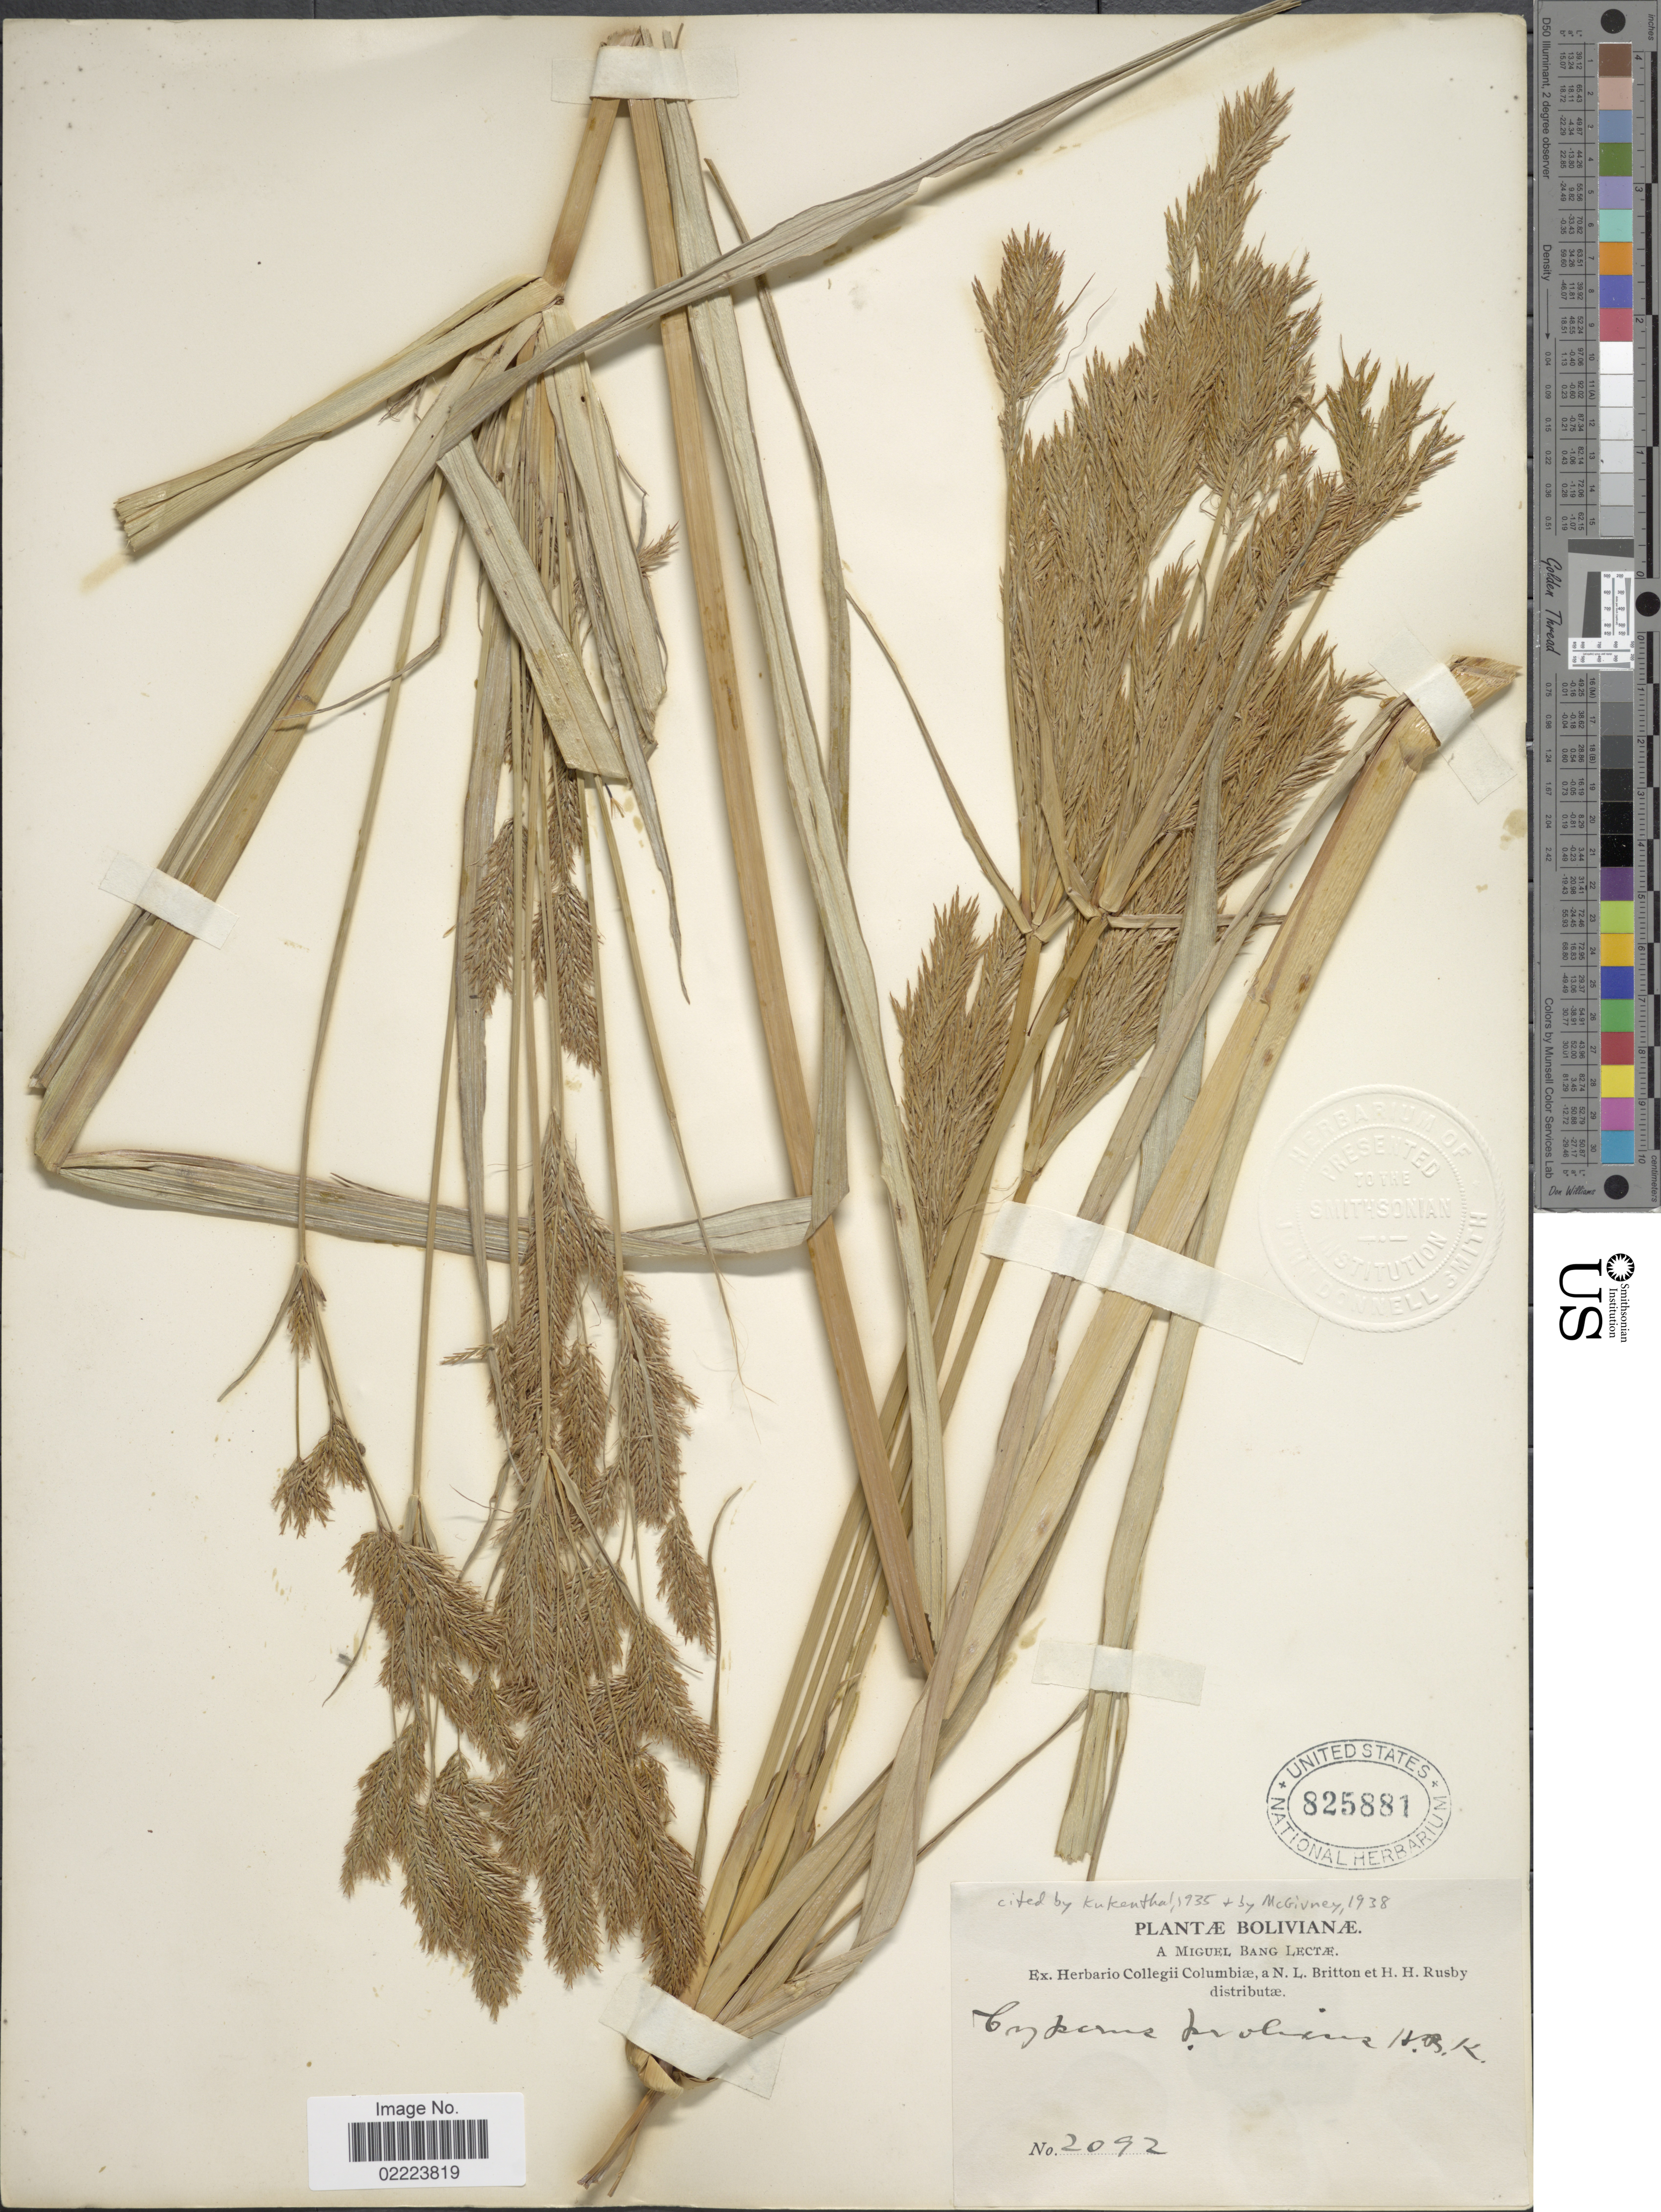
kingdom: Plantae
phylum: Tracheophyta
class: Liliopsida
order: Poales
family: Cyperaceae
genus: Cyperus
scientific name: Cyperus prolixus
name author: Kunth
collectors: M. Bang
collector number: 2092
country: Bolivia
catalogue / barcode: US 825881